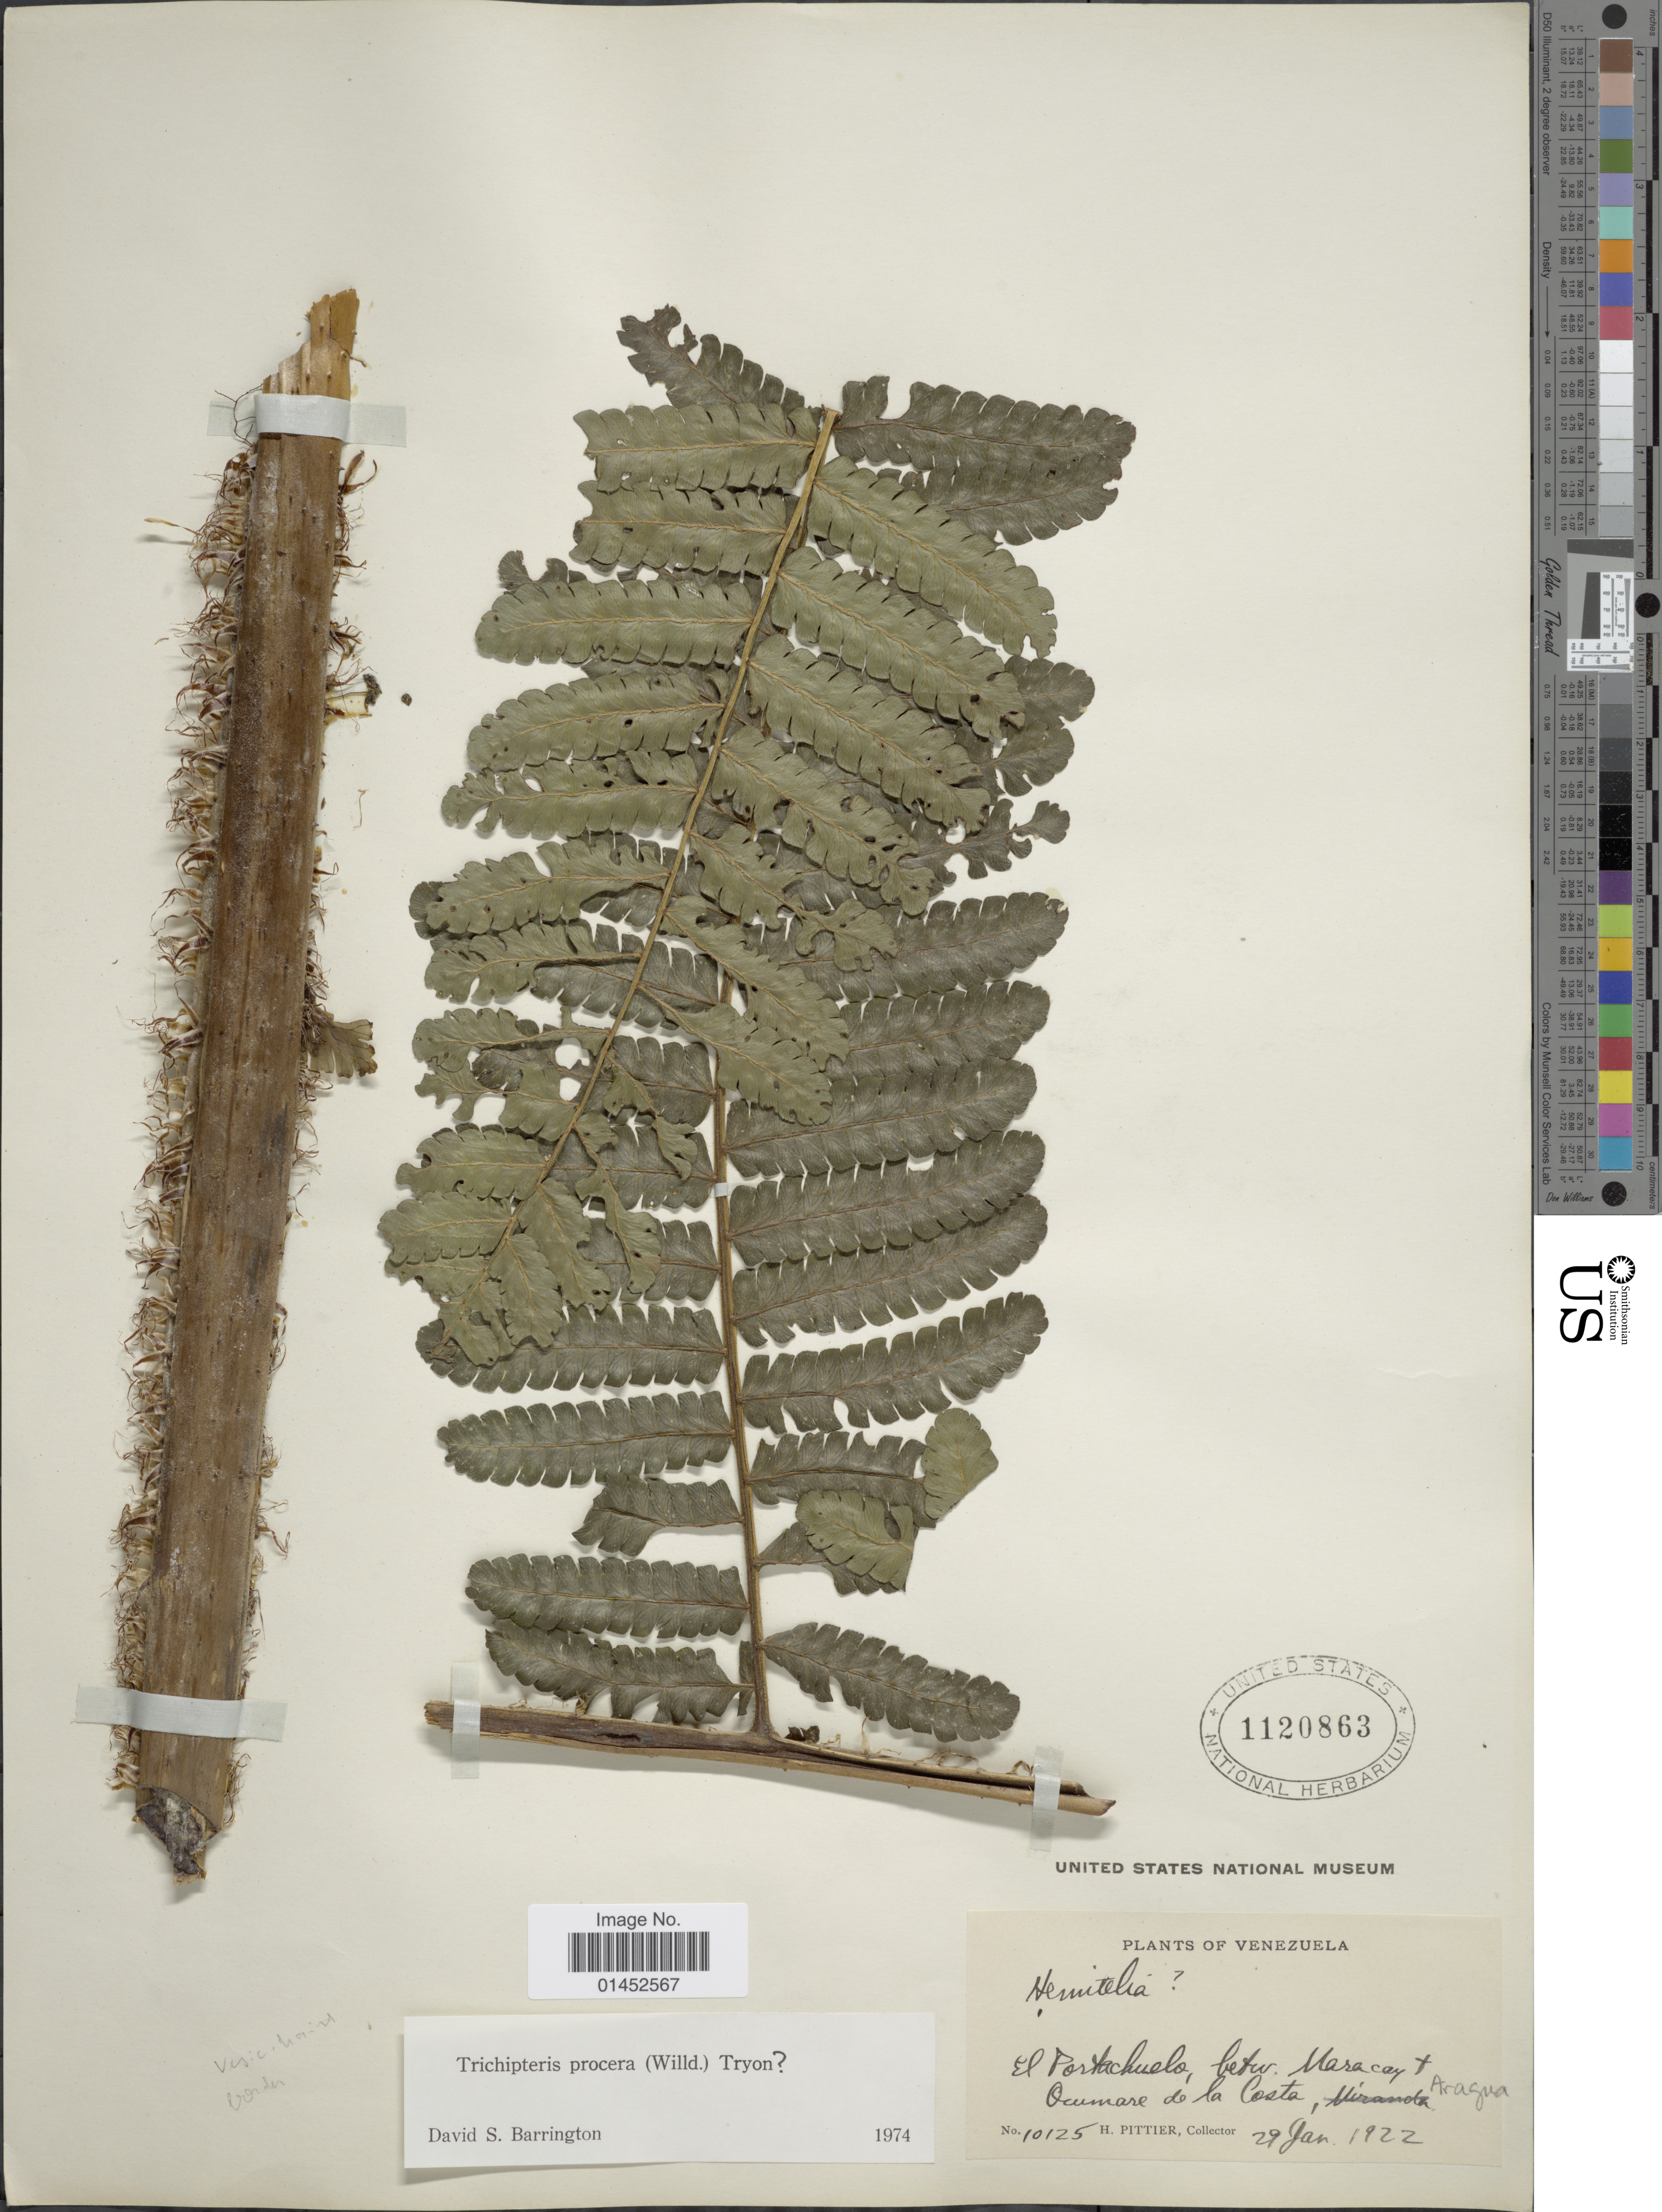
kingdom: Plantae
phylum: Tracheophyta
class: Polypodiopsida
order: Cyatheales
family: Cyatheaceae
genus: Cyathea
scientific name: Cyathea pungens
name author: (Willd.) Domin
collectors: H. F. Pittier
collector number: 10125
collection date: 1922-01-29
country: Venezuela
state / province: Aragua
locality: El Portachuelo, betw. Maracay + Ocumare de la Costa, Aragua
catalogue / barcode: US 1120863